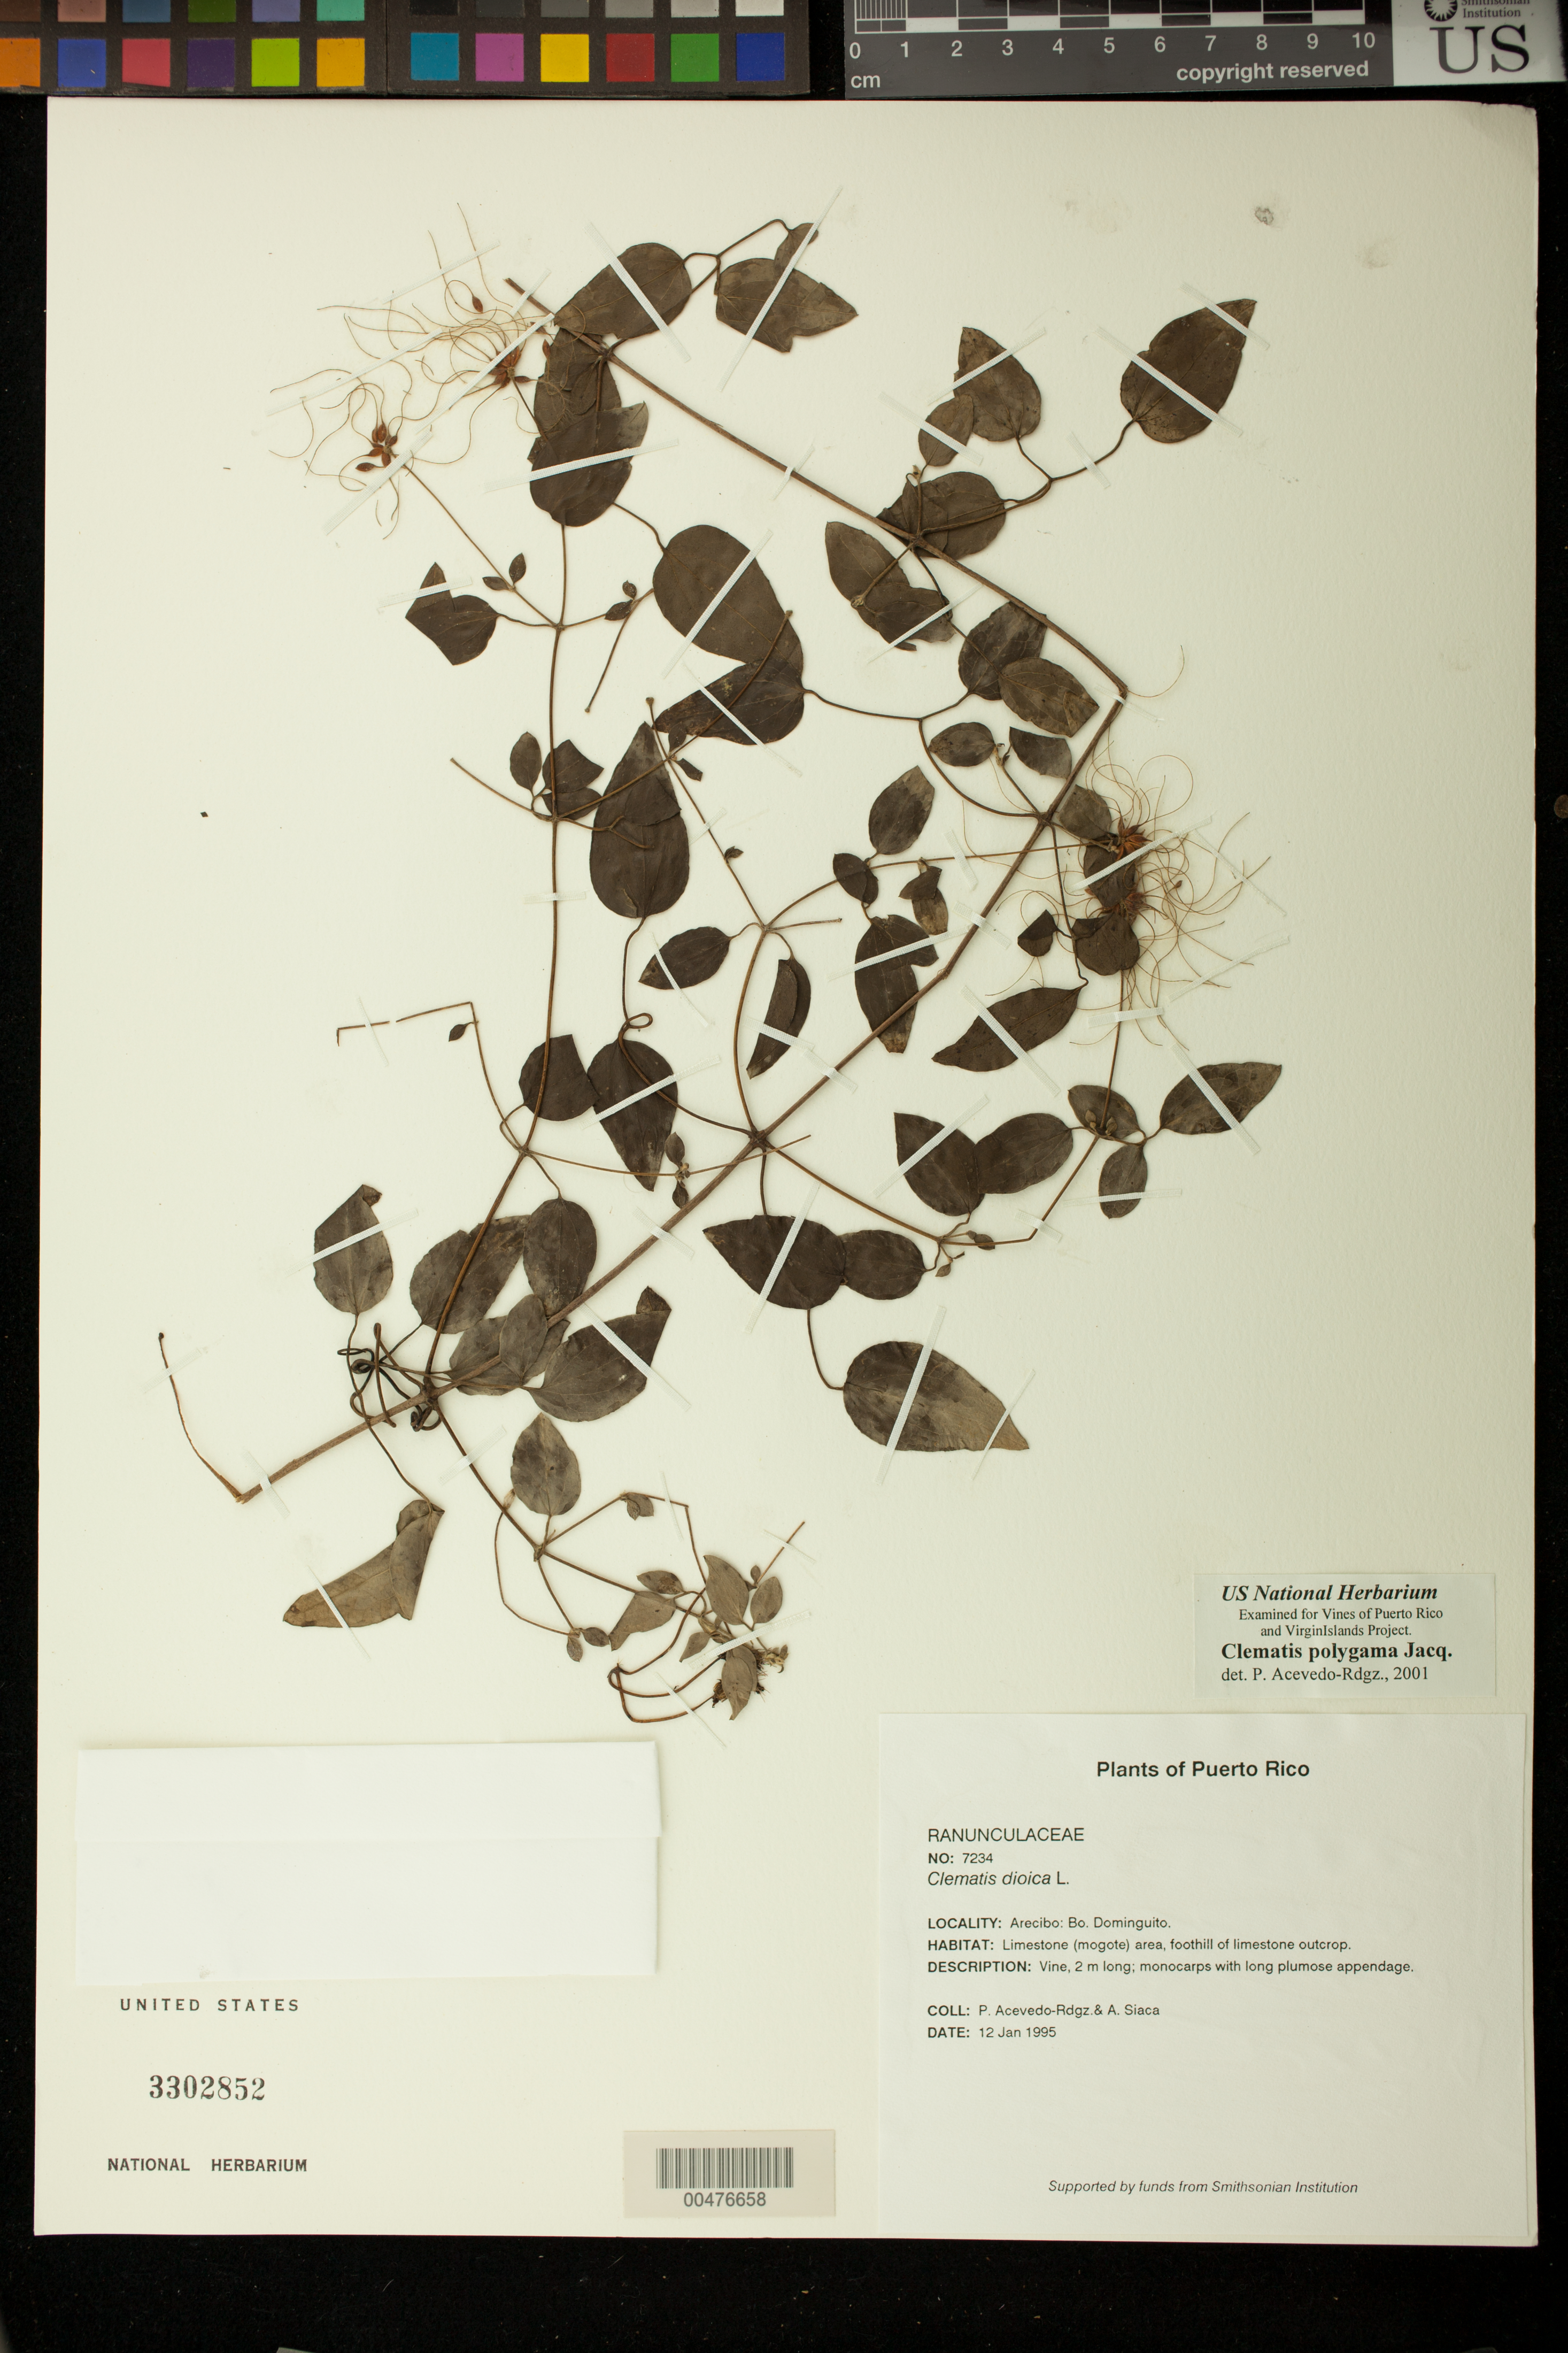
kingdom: Plantae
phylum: Tracheophyta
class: Magnoliopsida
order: Ranunculales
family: Ranunculaceae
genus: Clematis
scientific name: Clematis polygama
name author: Jacq.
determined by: Acevedo-Rodríguez, P., (BOT), Smithsonian Institution - National Museum of Natural History (UNITED STATES)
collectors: P. Acevedo-Rodr. & A. Siaca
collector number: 7234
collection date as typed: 12 Jan 1995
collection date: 1995-01-12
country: Puerto Rico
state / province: Arecibo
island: Puerto Rico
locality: Arecibo; Bo. Dominguito.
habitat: Limestone (mogote) area, foothill of limestone outcrop.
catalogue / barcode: US 3302852